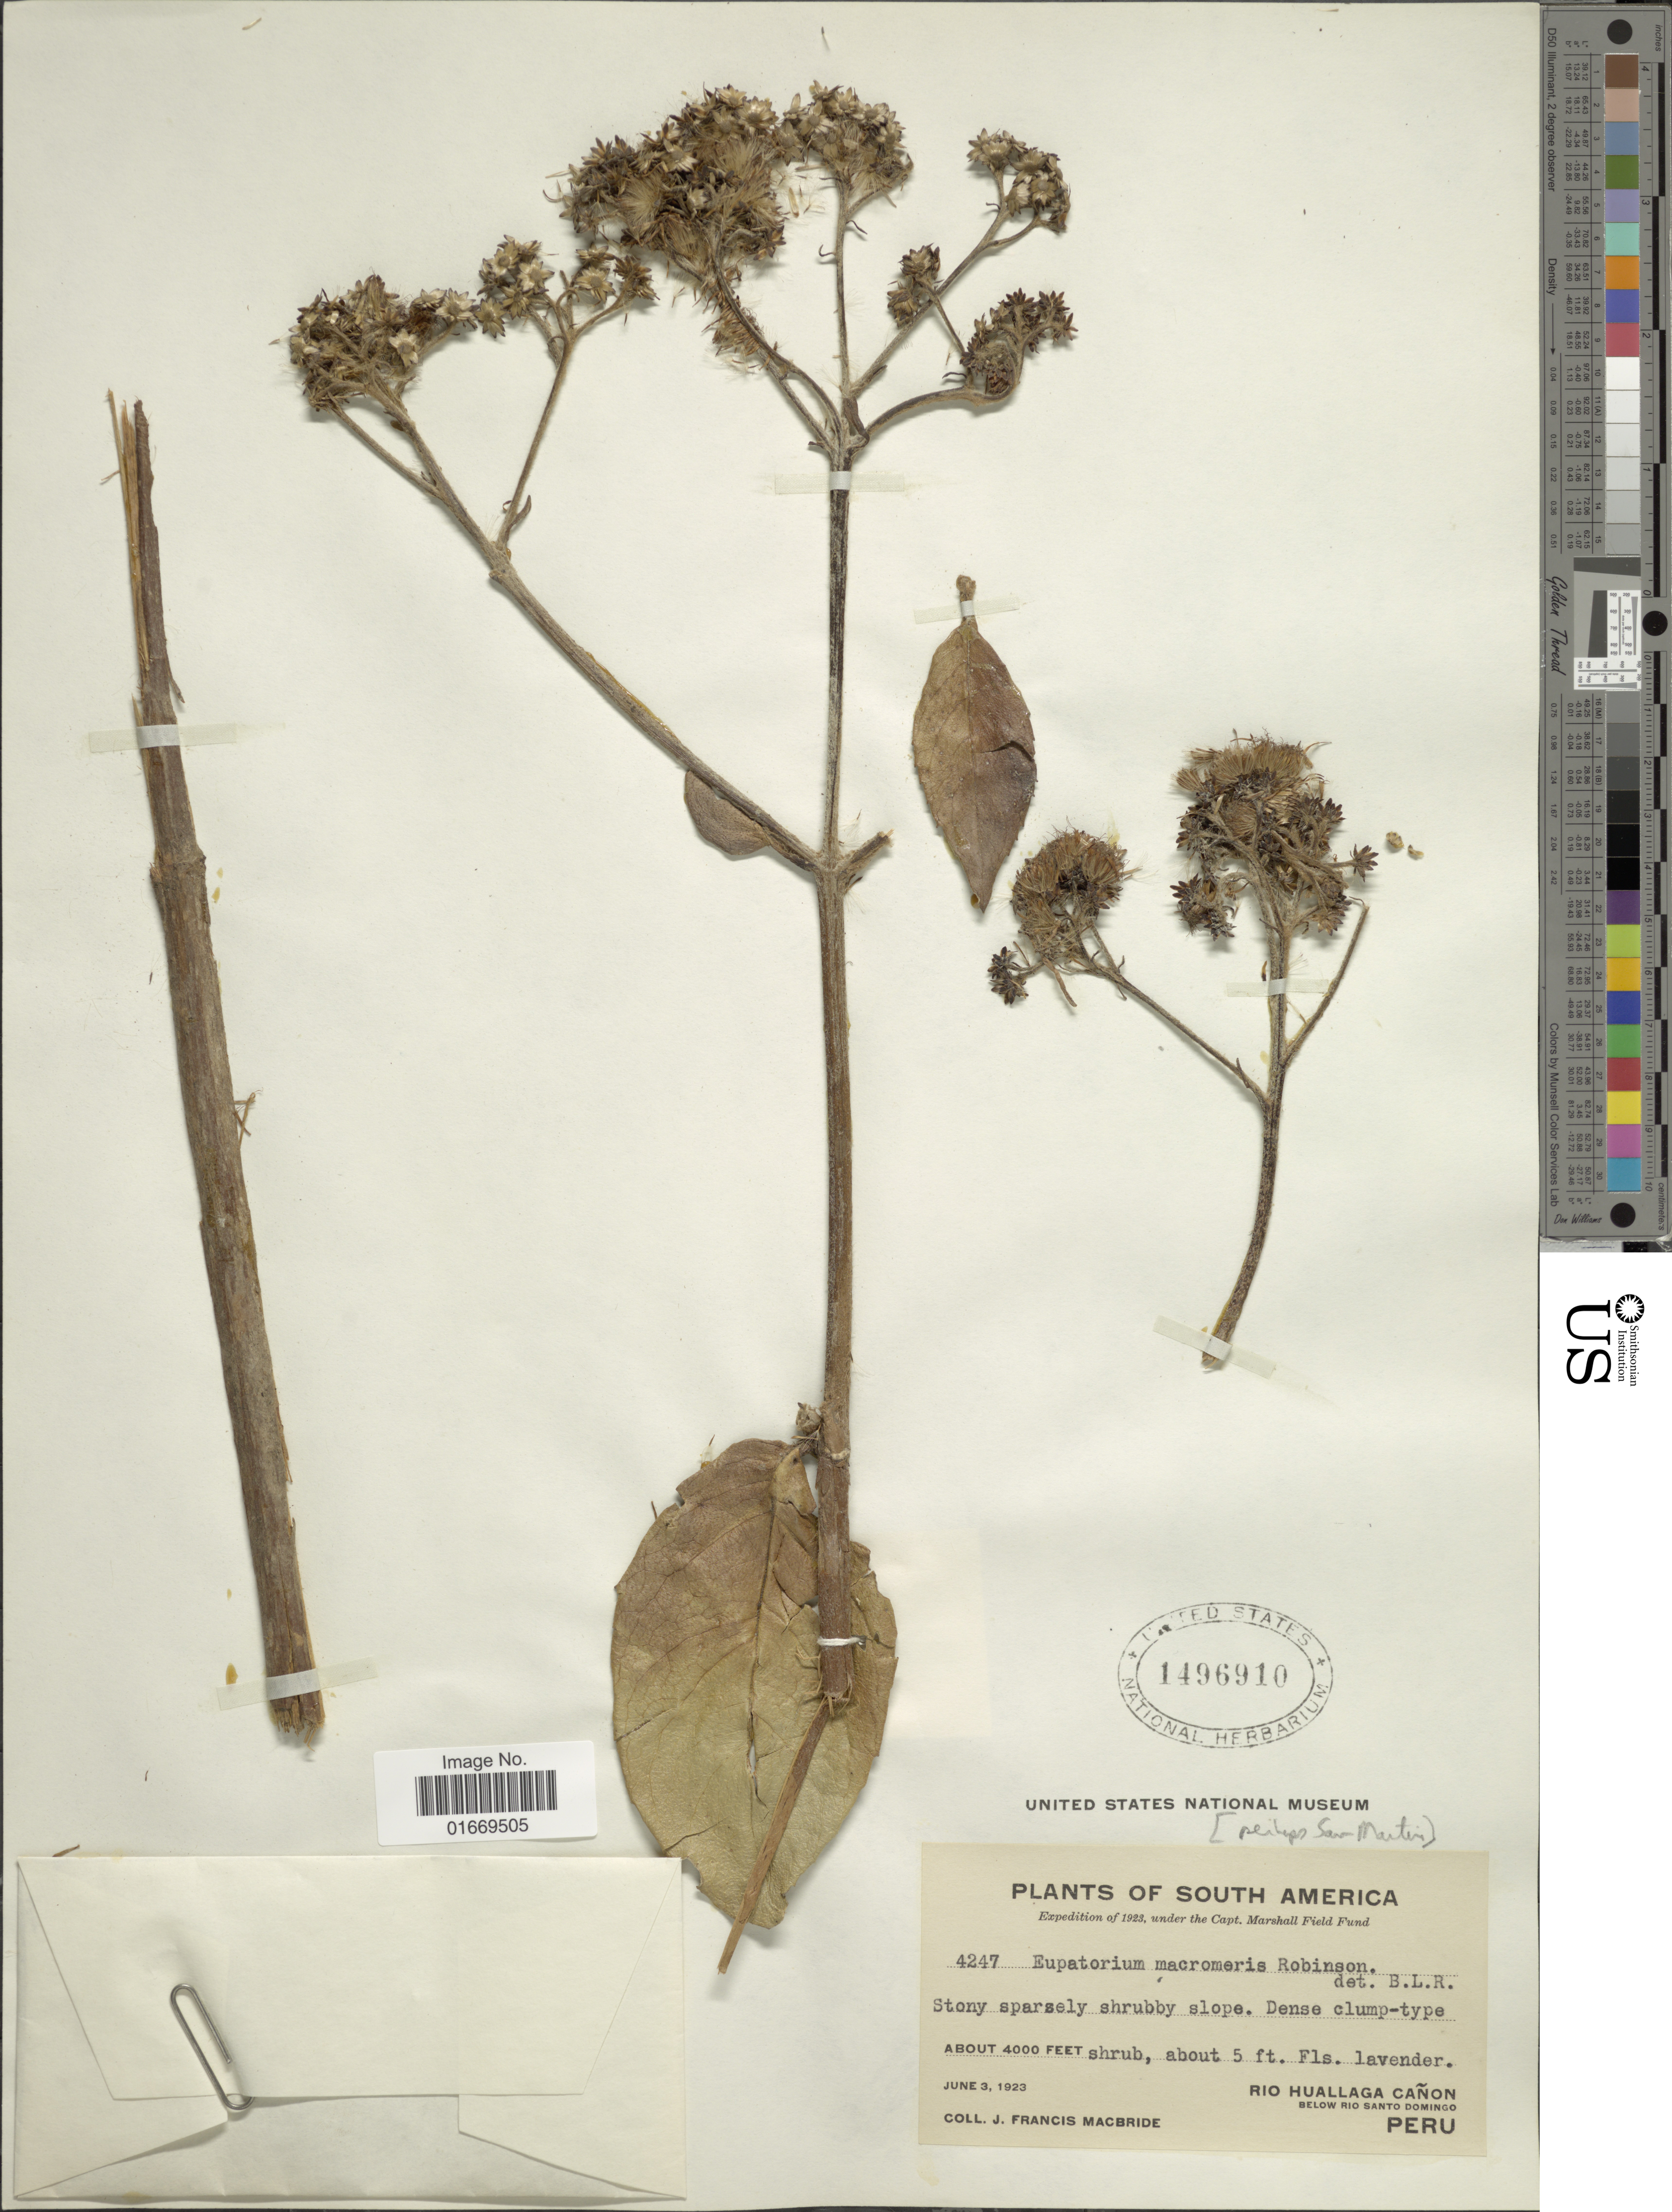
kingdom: Plantae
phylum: Tracheophyta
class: Magnoliopsida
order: Asterales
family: Asteraceae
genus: Bartlettina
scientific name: Bartlettina macromeris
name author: (B.L. Rob.) R.M. King & H. Rob.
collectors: J. Macbride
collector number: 4247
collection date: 1923-06-03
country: Peru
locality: Stony sparsely shrubby slope. Rio Huallaga Cañon, below Rio Santo Domingo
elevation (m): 1219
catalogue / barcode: US 1496910